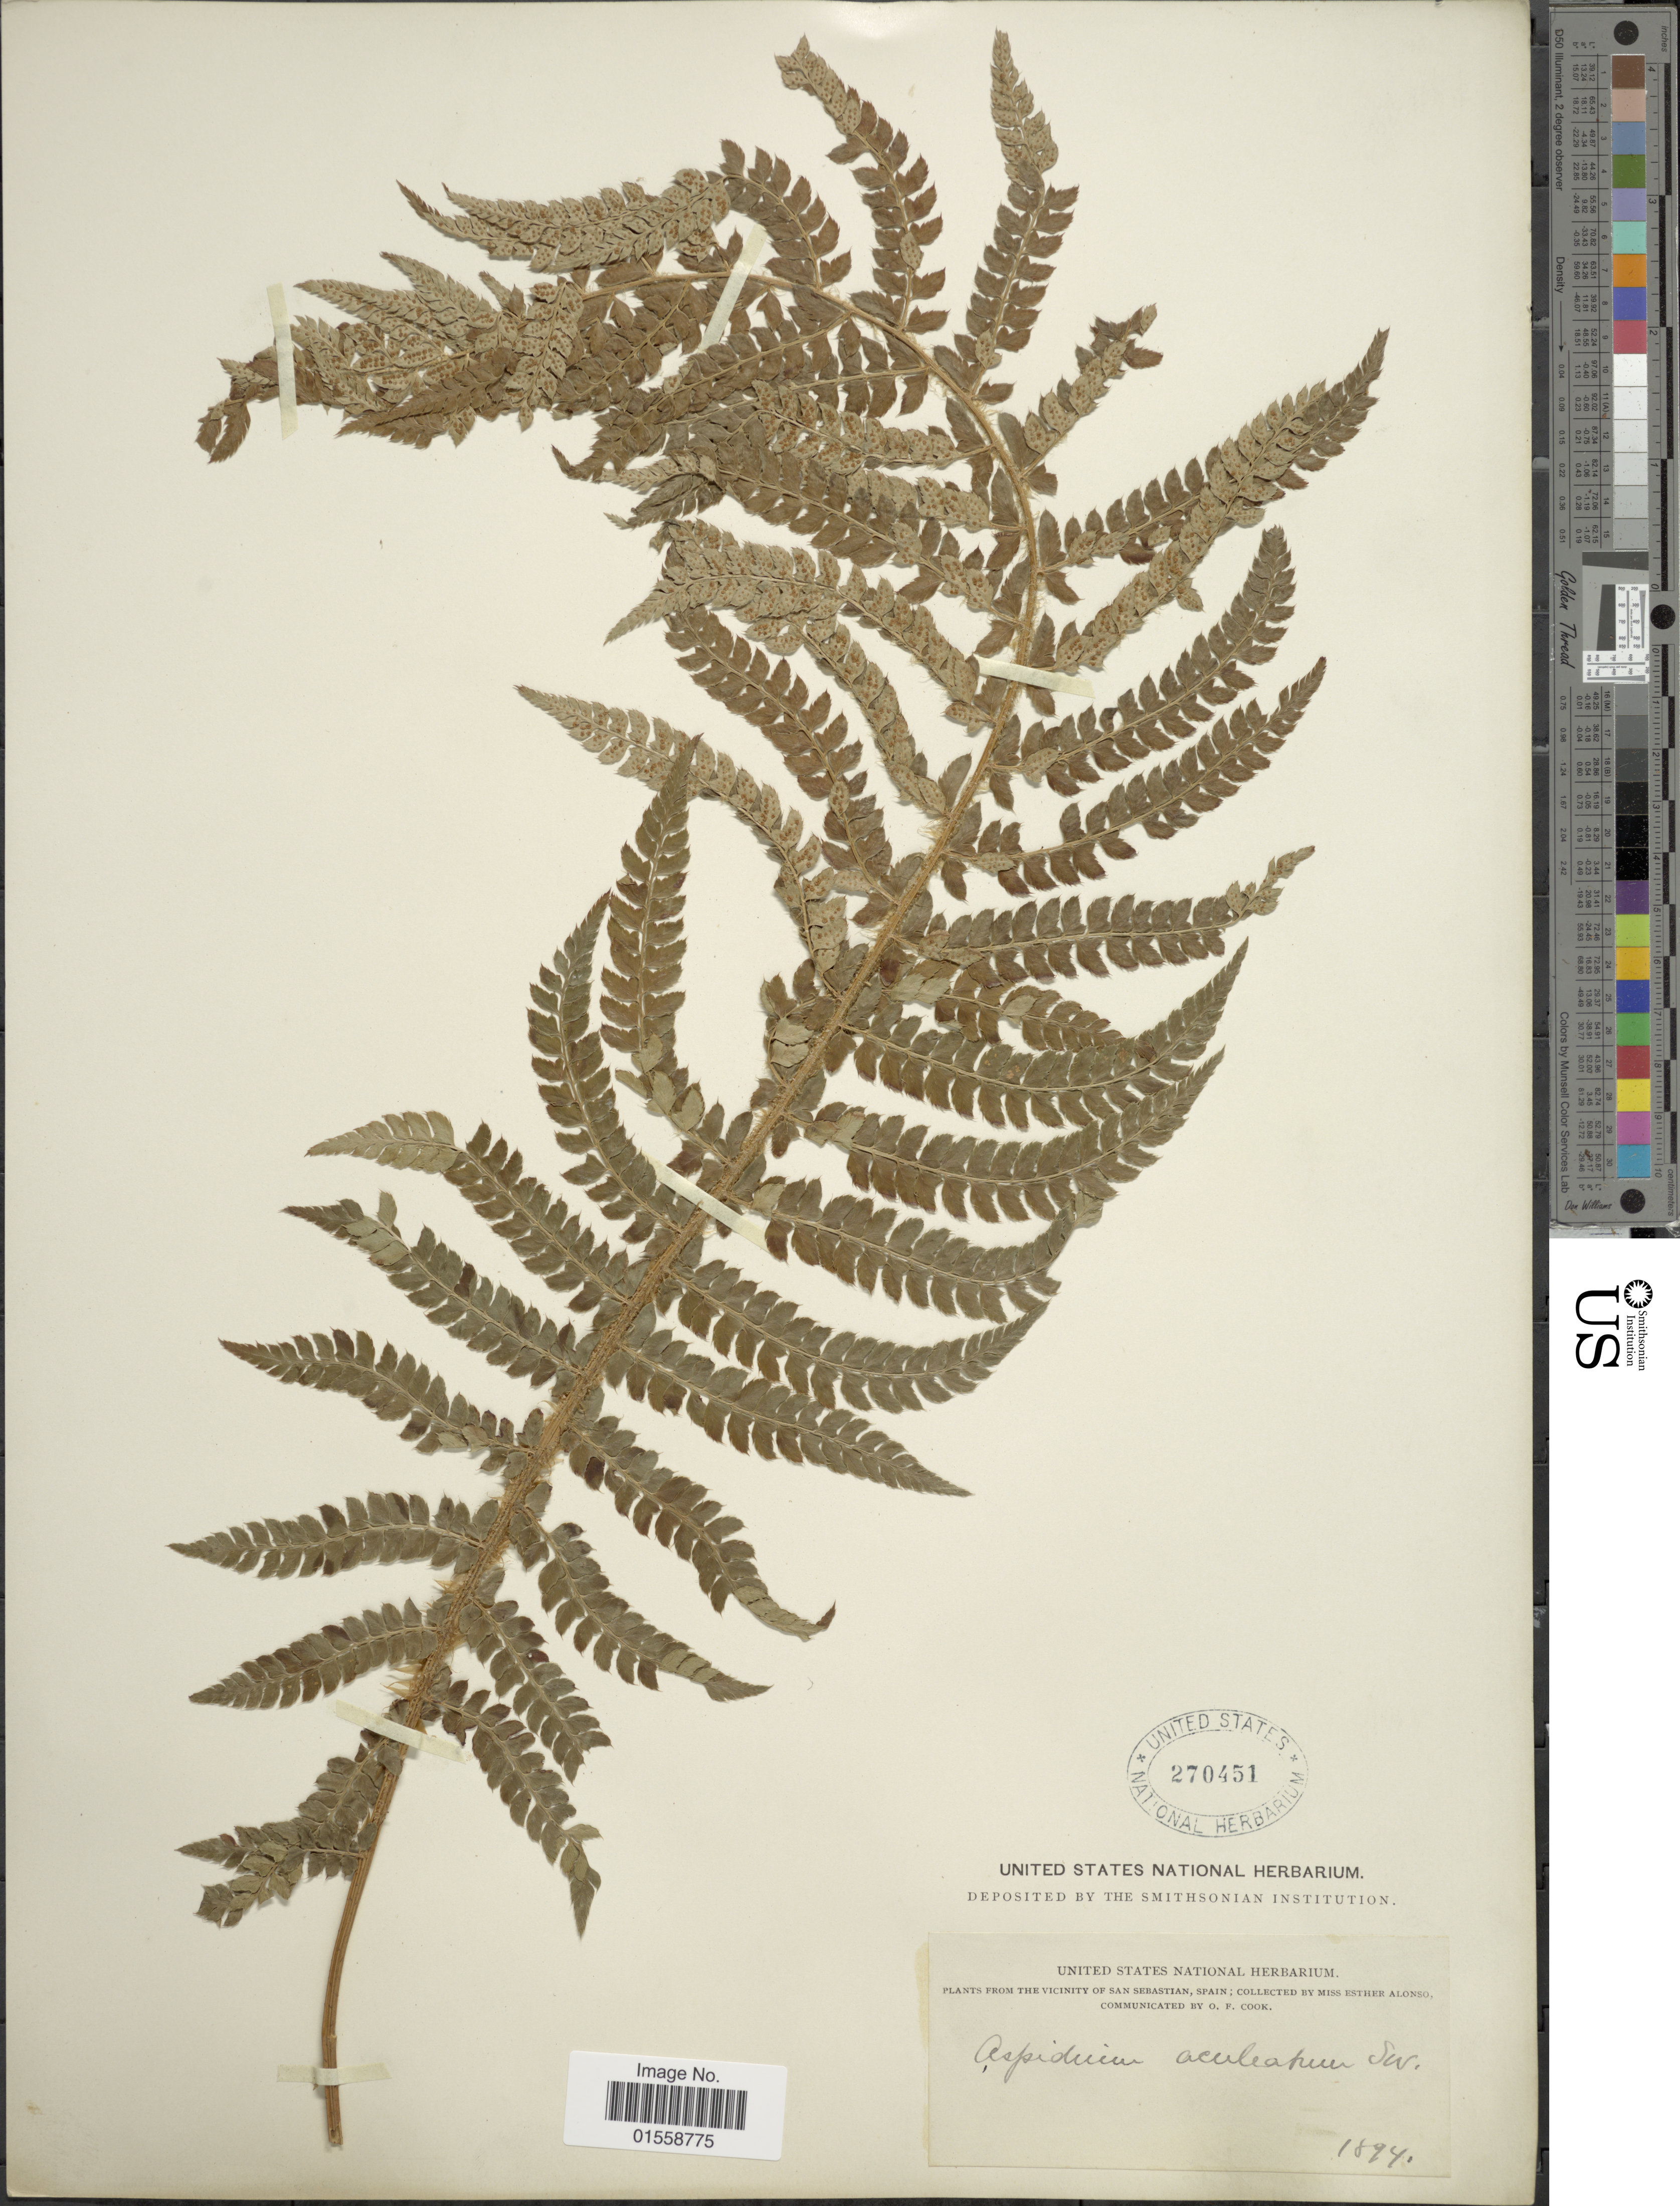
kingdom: Plantae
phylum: Tracheophyta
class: Polypodiopsida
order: Polypodiales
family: Dryopteridaceae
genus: Polystichum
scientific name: Polystichum setiferum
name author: (Forssk.) Moore ex Woynar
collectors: E. Alonso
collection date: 1894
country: Spain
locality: Vicinity of San Sebastian, Spain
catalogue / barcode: US 270451